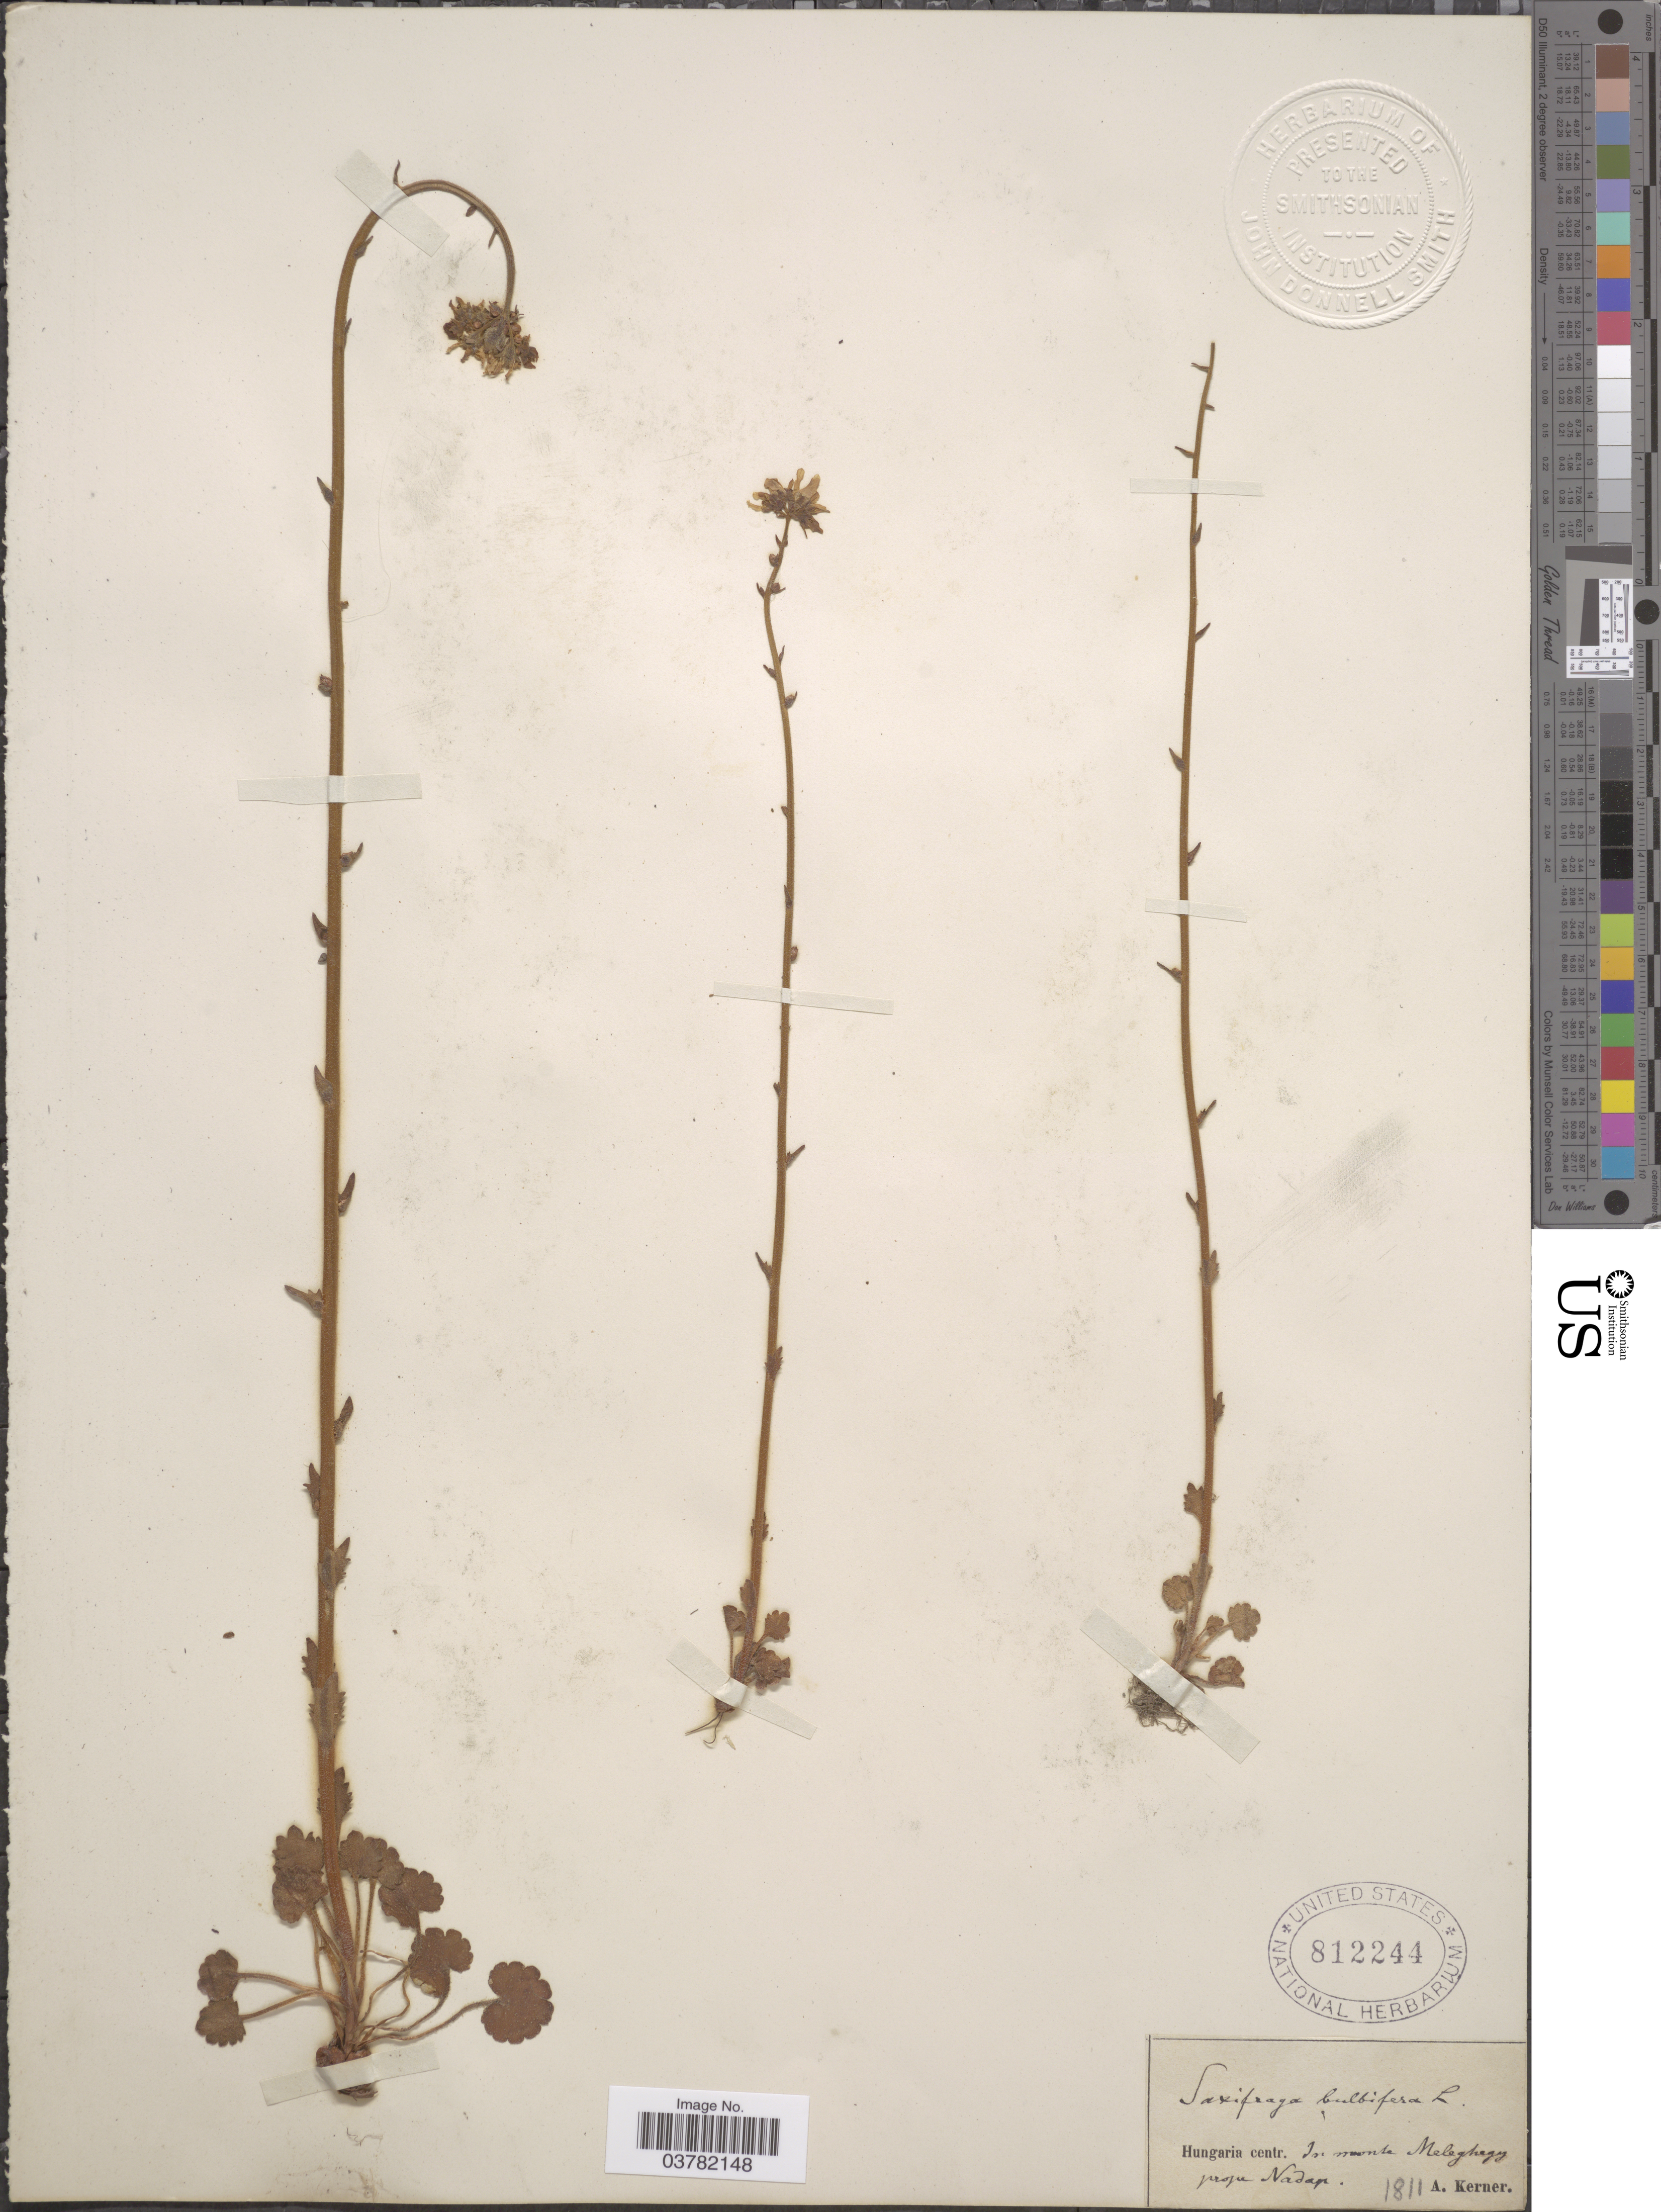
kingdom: Plantae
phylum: Tracheophyta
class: Magnoliopsida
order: Saxifragales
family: Saxifragaceae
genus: Saxifraga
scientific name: Saxifraga bulbifera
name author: L.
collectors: A. Kerner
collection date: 1811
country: Hungary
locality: Hungaria centr. In monte Meleghegy prope Nadap.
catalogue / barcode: US 812244